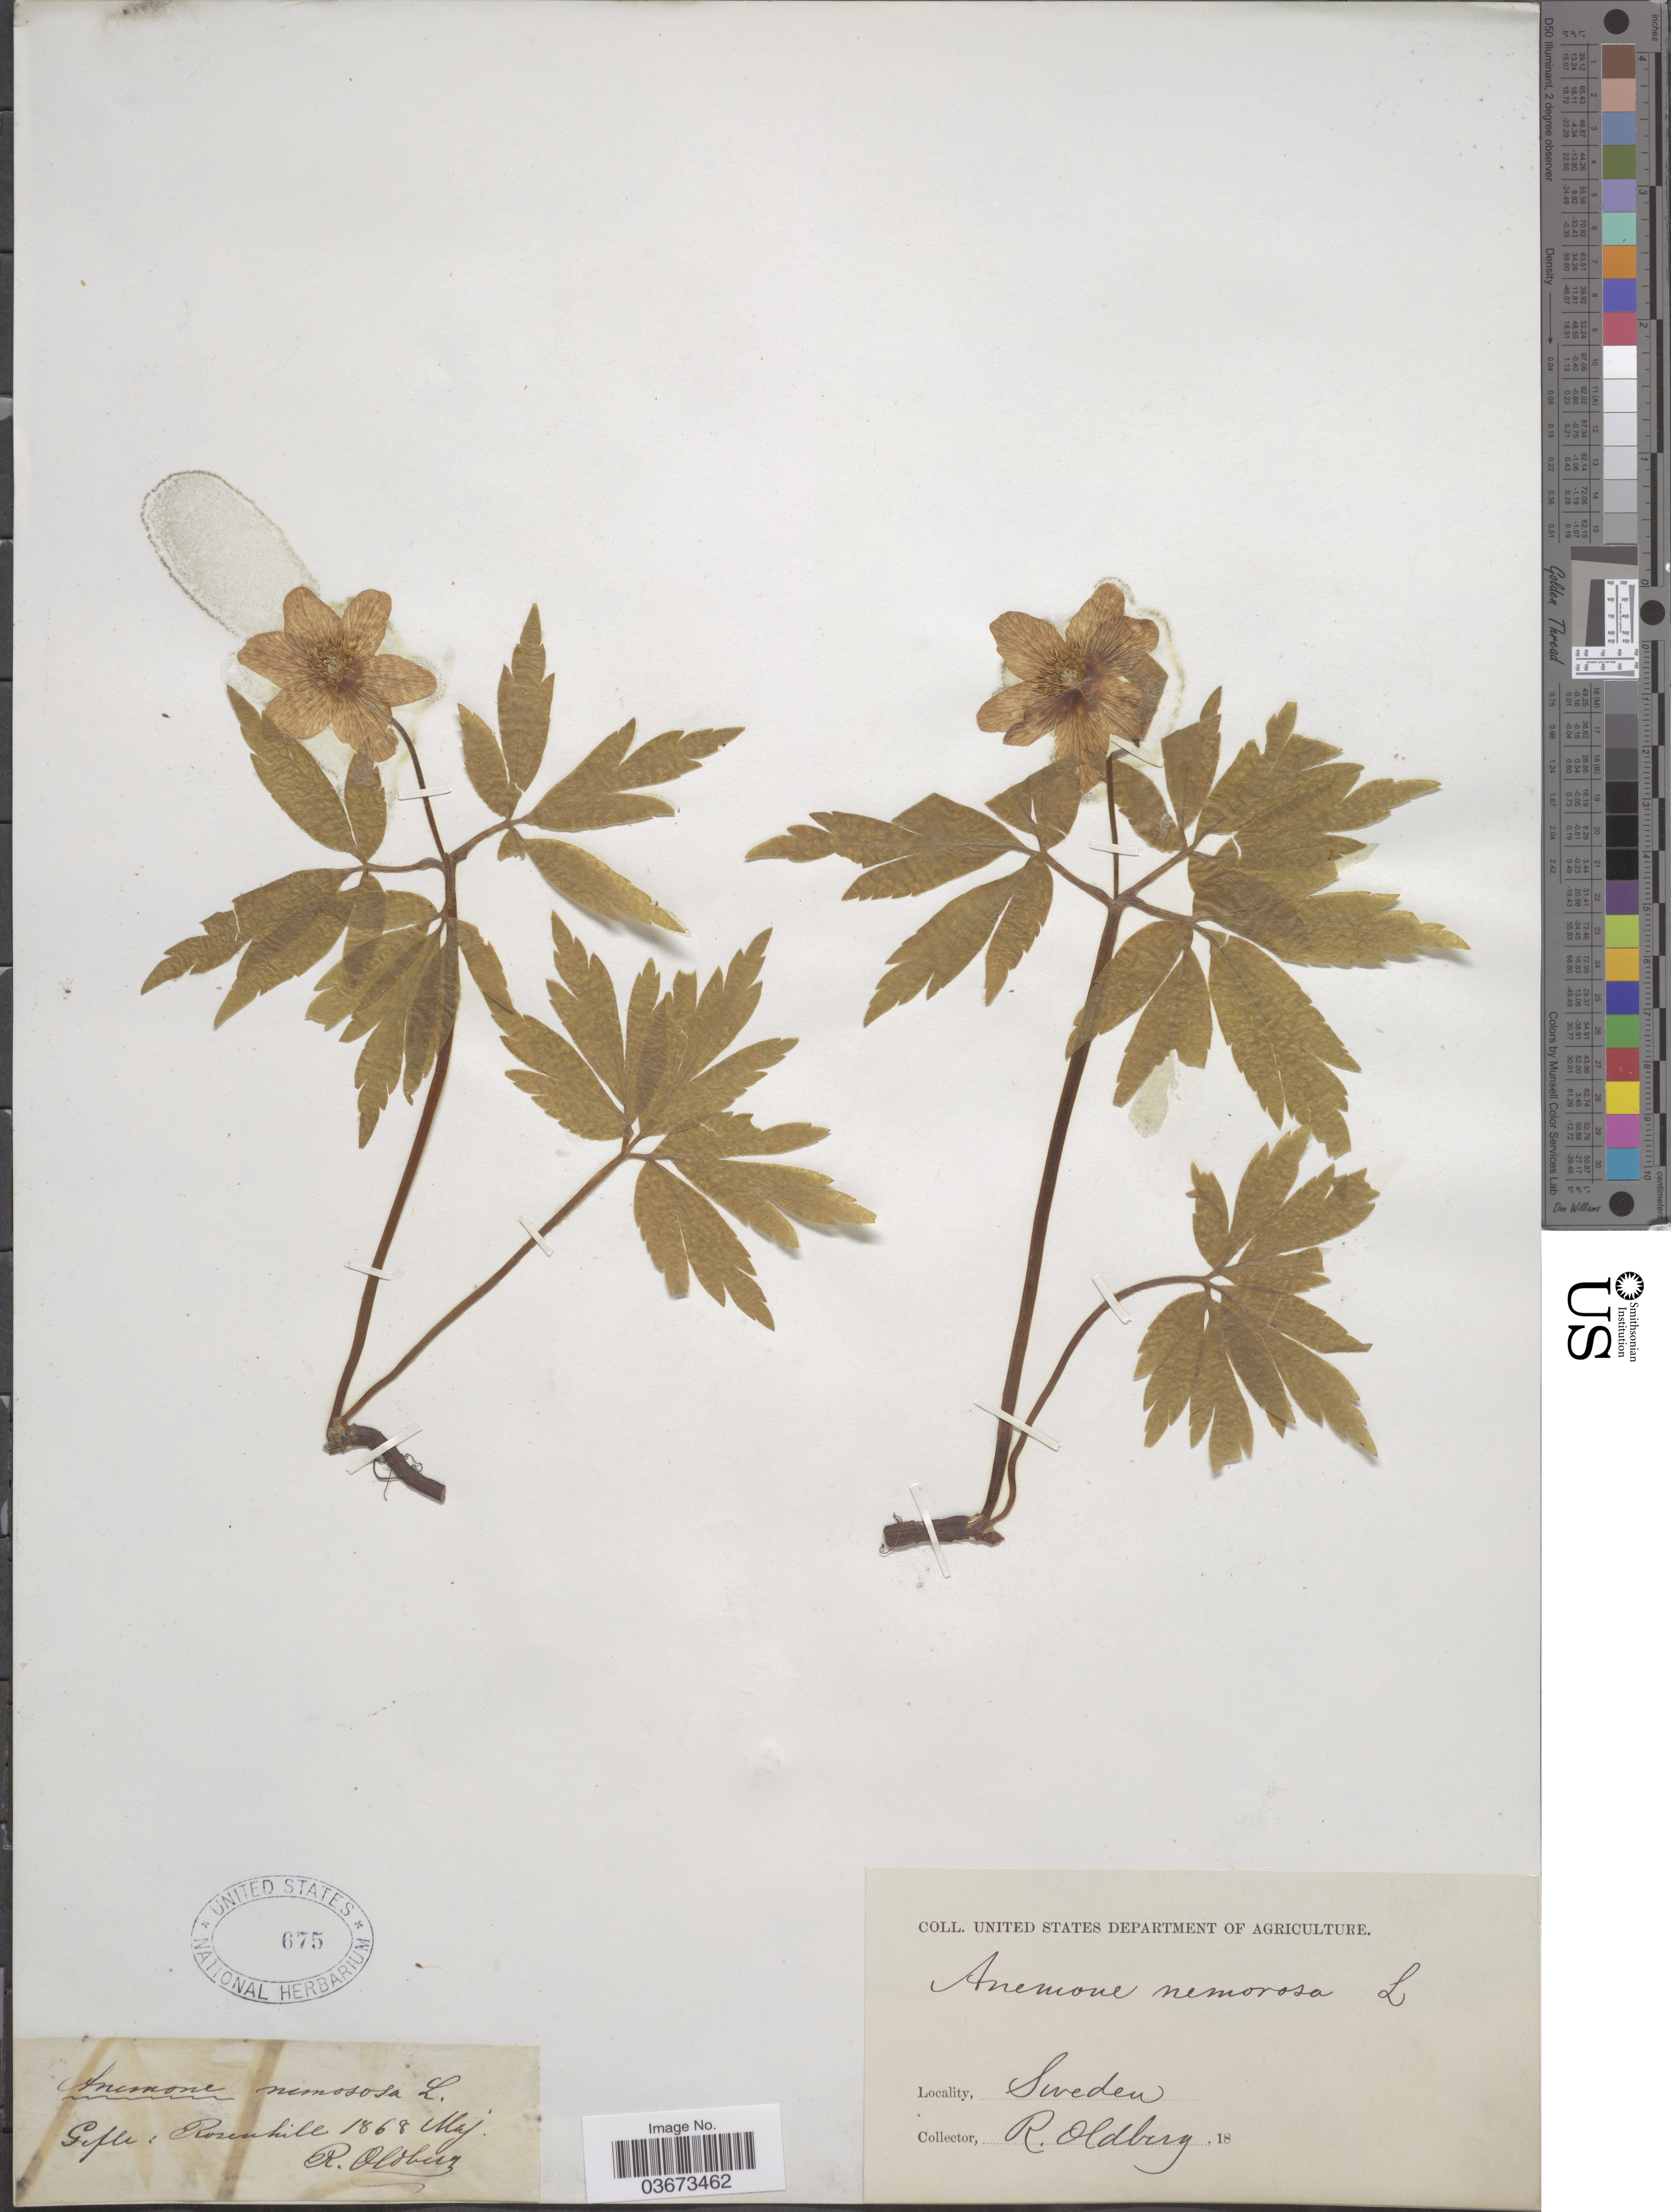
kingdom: Plantae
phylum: Tracheophyta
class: Magnoliopsida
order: Ranunculales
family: Ranunculaceae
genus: Anemone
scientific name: Anemone nemorosa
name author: L.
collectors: R. Oldberg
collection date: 1868-05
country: Sweden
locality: Gefle: Rosenhill.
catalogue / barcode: US 675